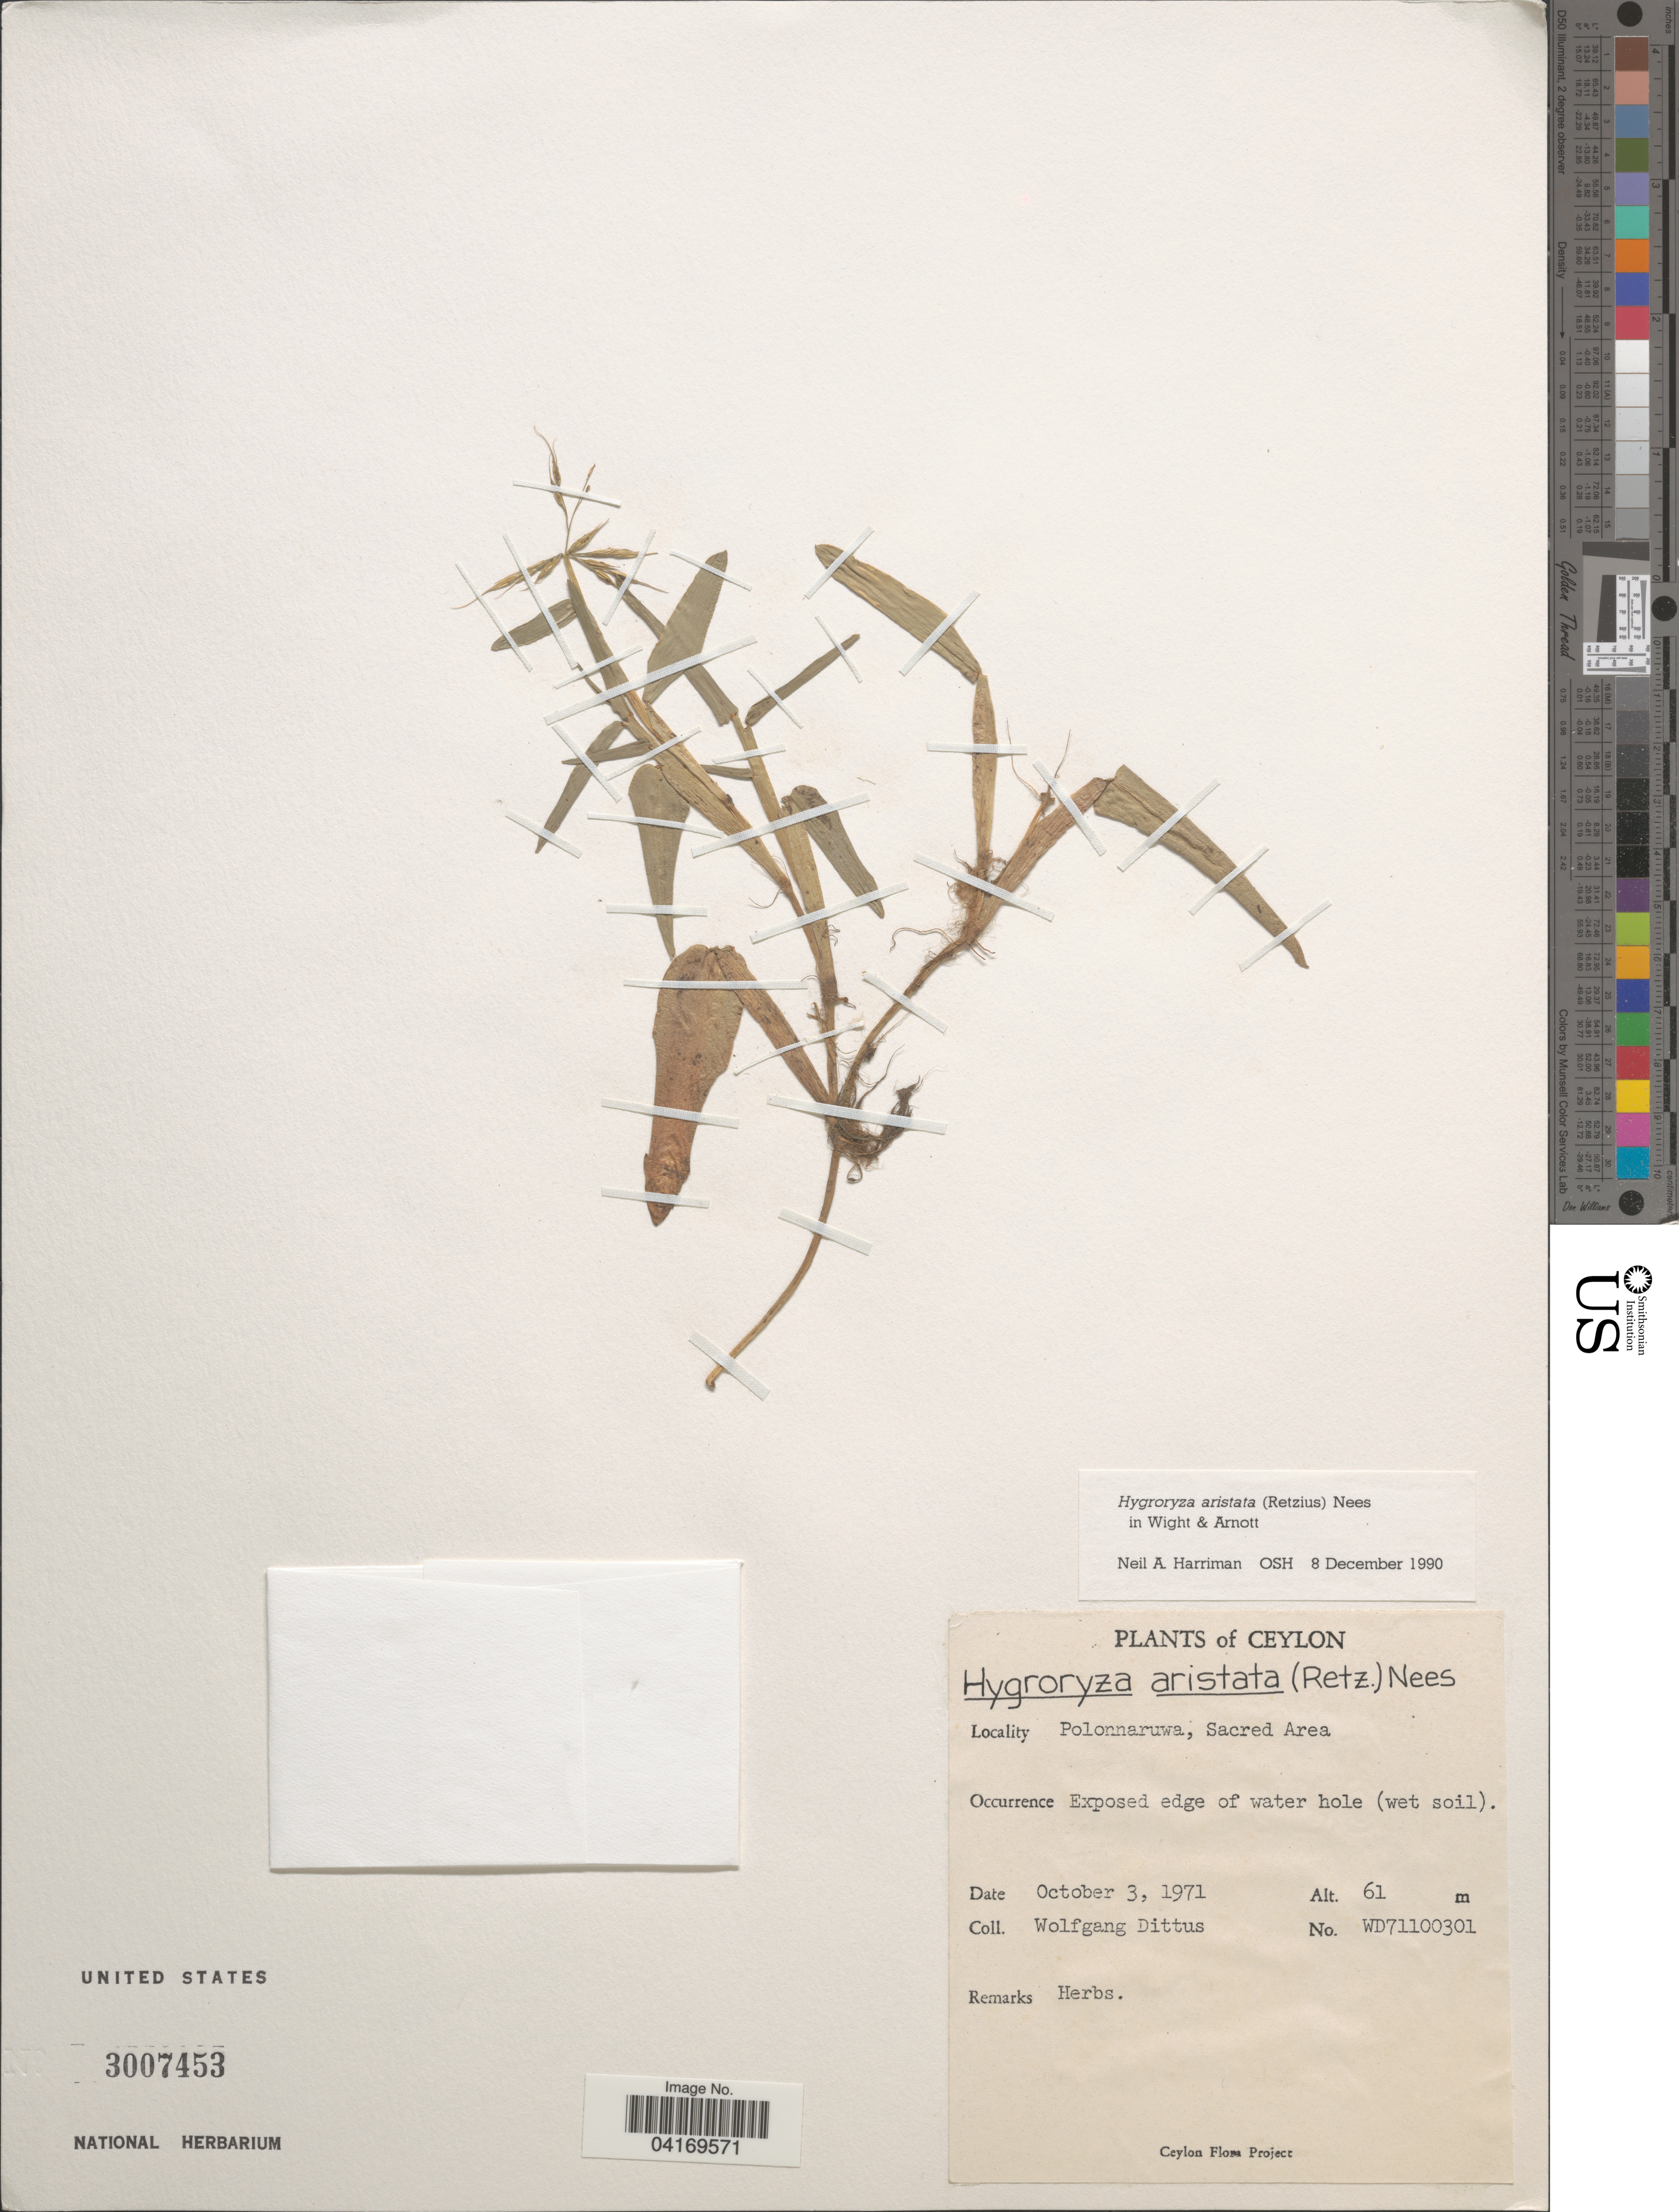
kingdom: Plantae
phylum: Tracheophyta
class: Liliopsida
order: Poales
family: Poaceae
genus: Hygroryza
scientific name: Hygroryza aristata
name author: (Retz.) Nees ex Wright & Arn.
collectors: W. Dittus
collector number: WD71100301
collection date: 1971-10-03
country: Sri Lanka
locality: Ceylon. Polonnaruwa, Sacred Area. Exposed edge of water hole (wet soil).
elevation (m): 61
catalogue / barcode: US 3007453